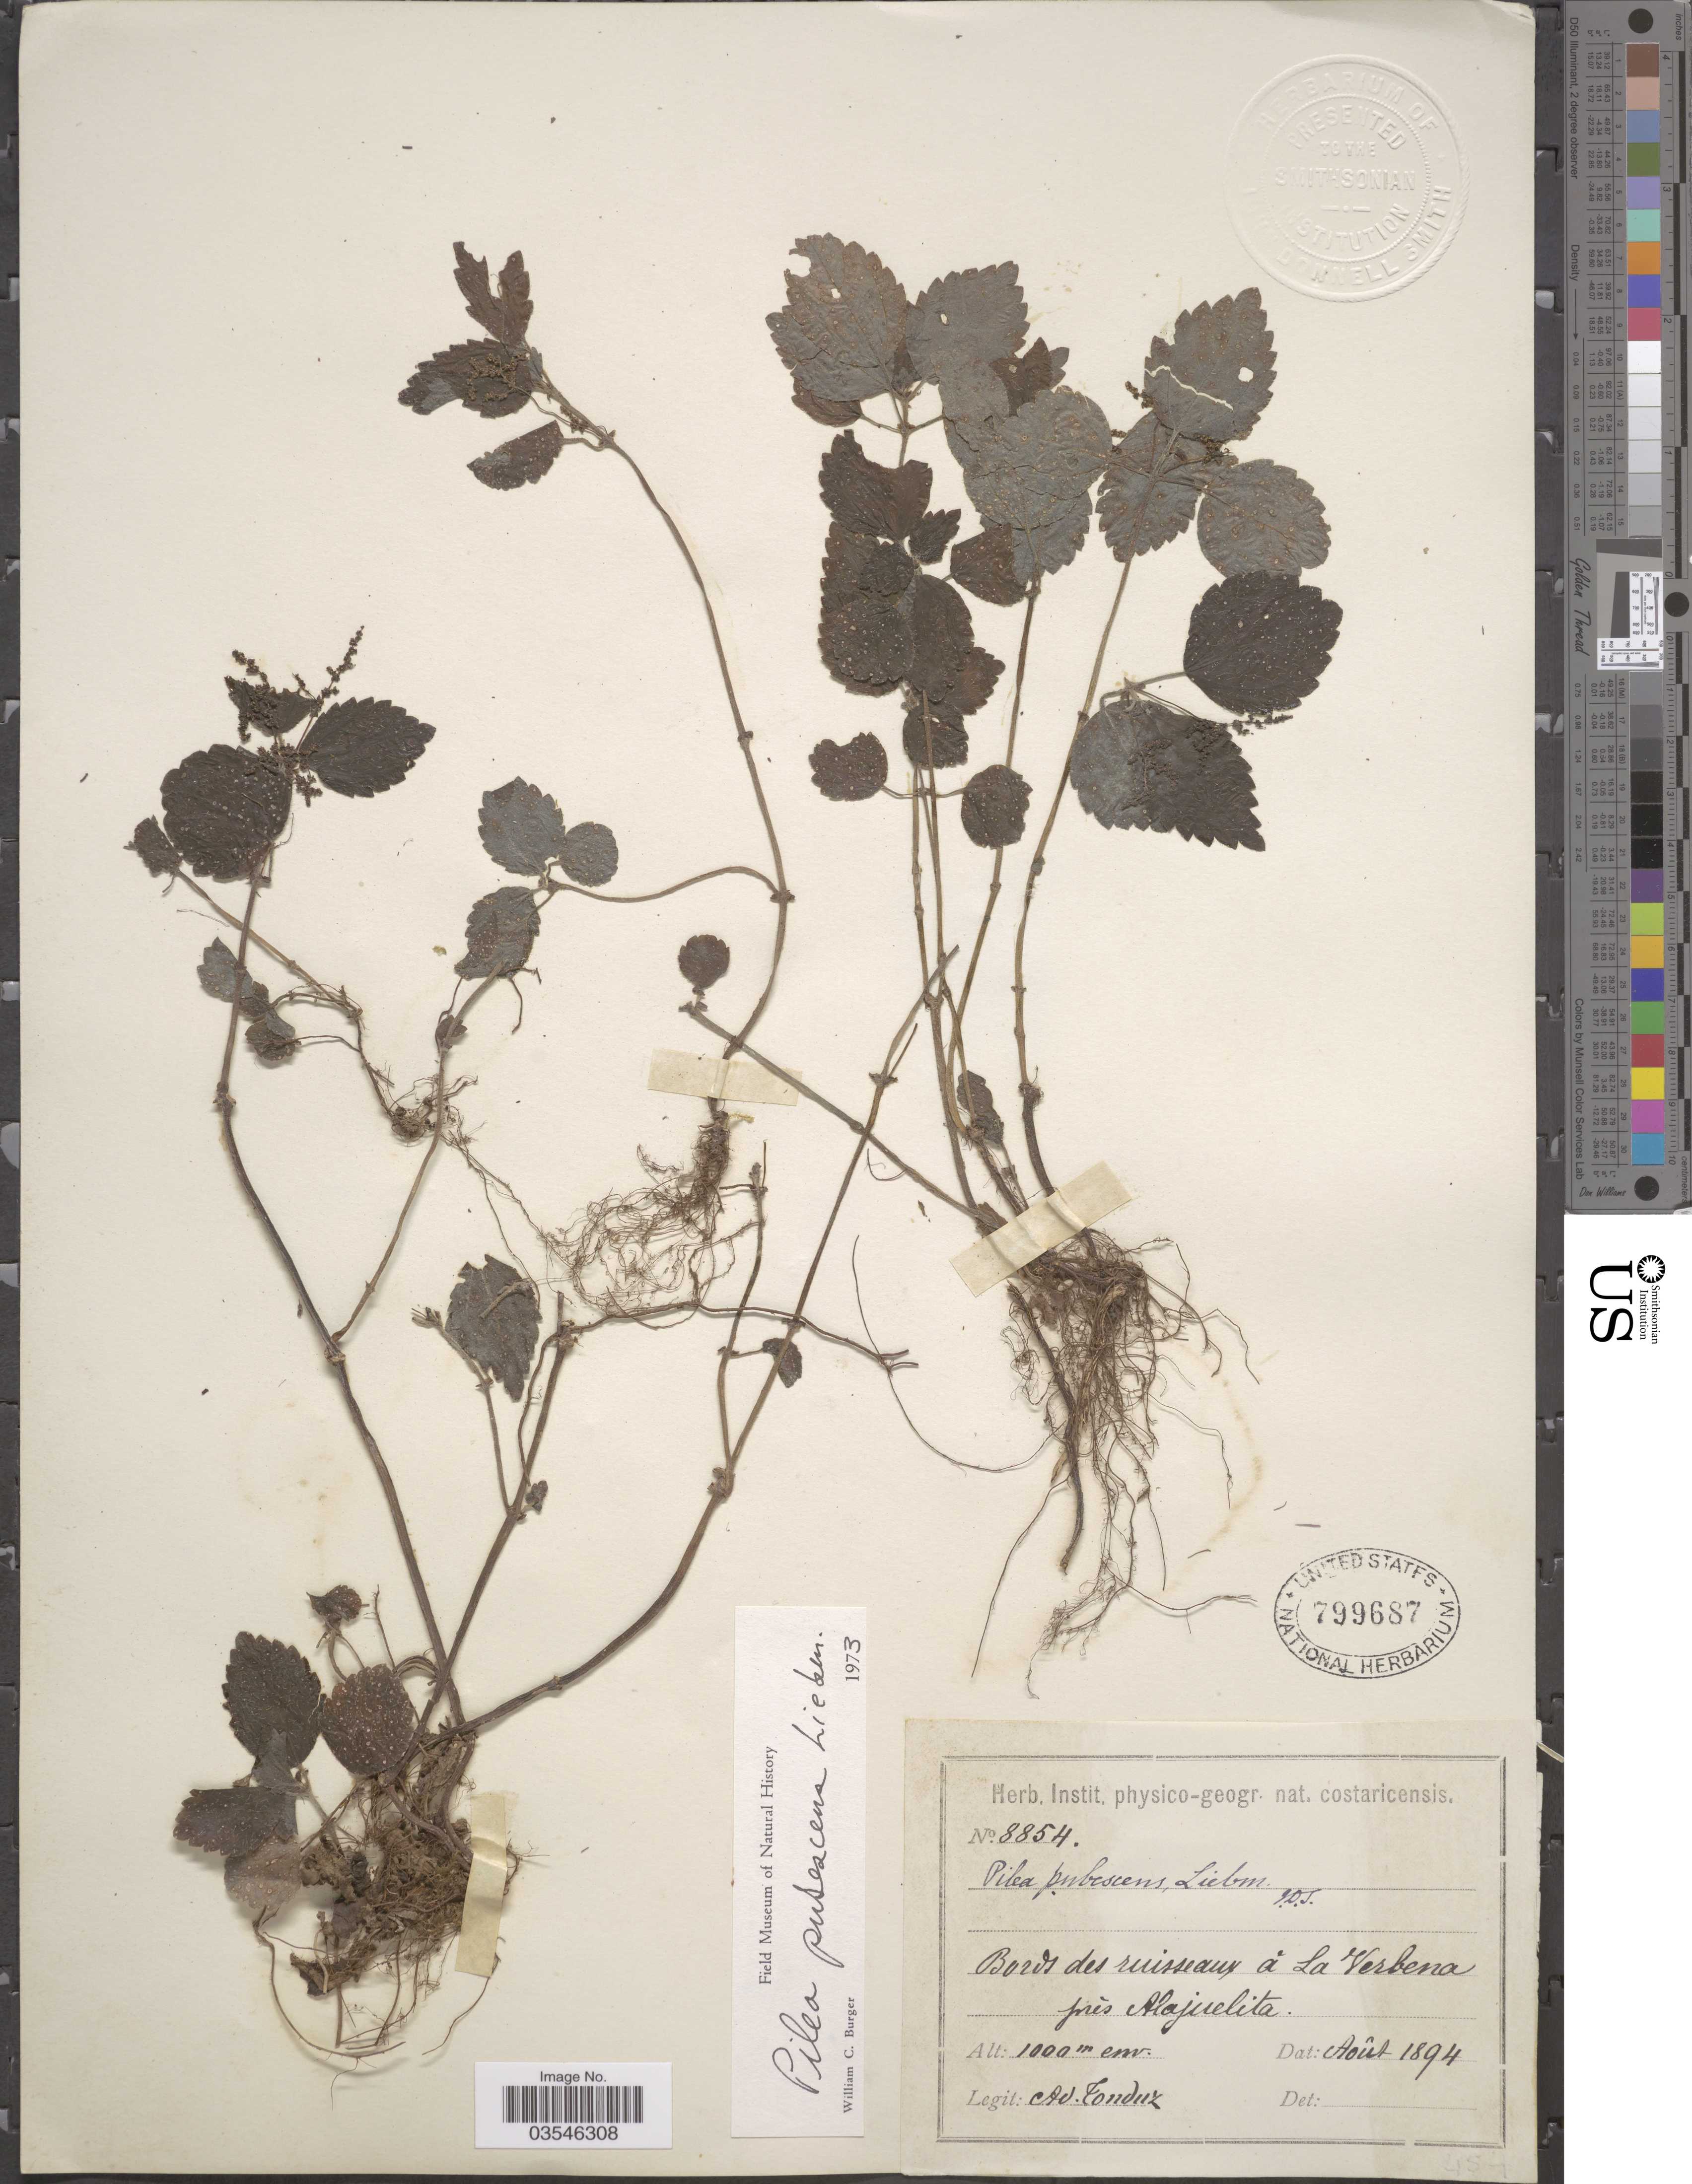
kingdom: Plantae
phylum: Tracheophyta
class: Magnoliopsida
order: Rosales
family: Urticaceae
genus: Pilea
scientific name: Pilea pubescens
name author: Liebm.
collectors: A. Tonduz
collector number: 8854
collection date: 1894-08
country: Costa Rica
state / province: Alajuela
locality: Bords des ruisseaux á La Verbena prés Alajuelita.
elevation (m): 1000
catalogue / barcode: US 799687